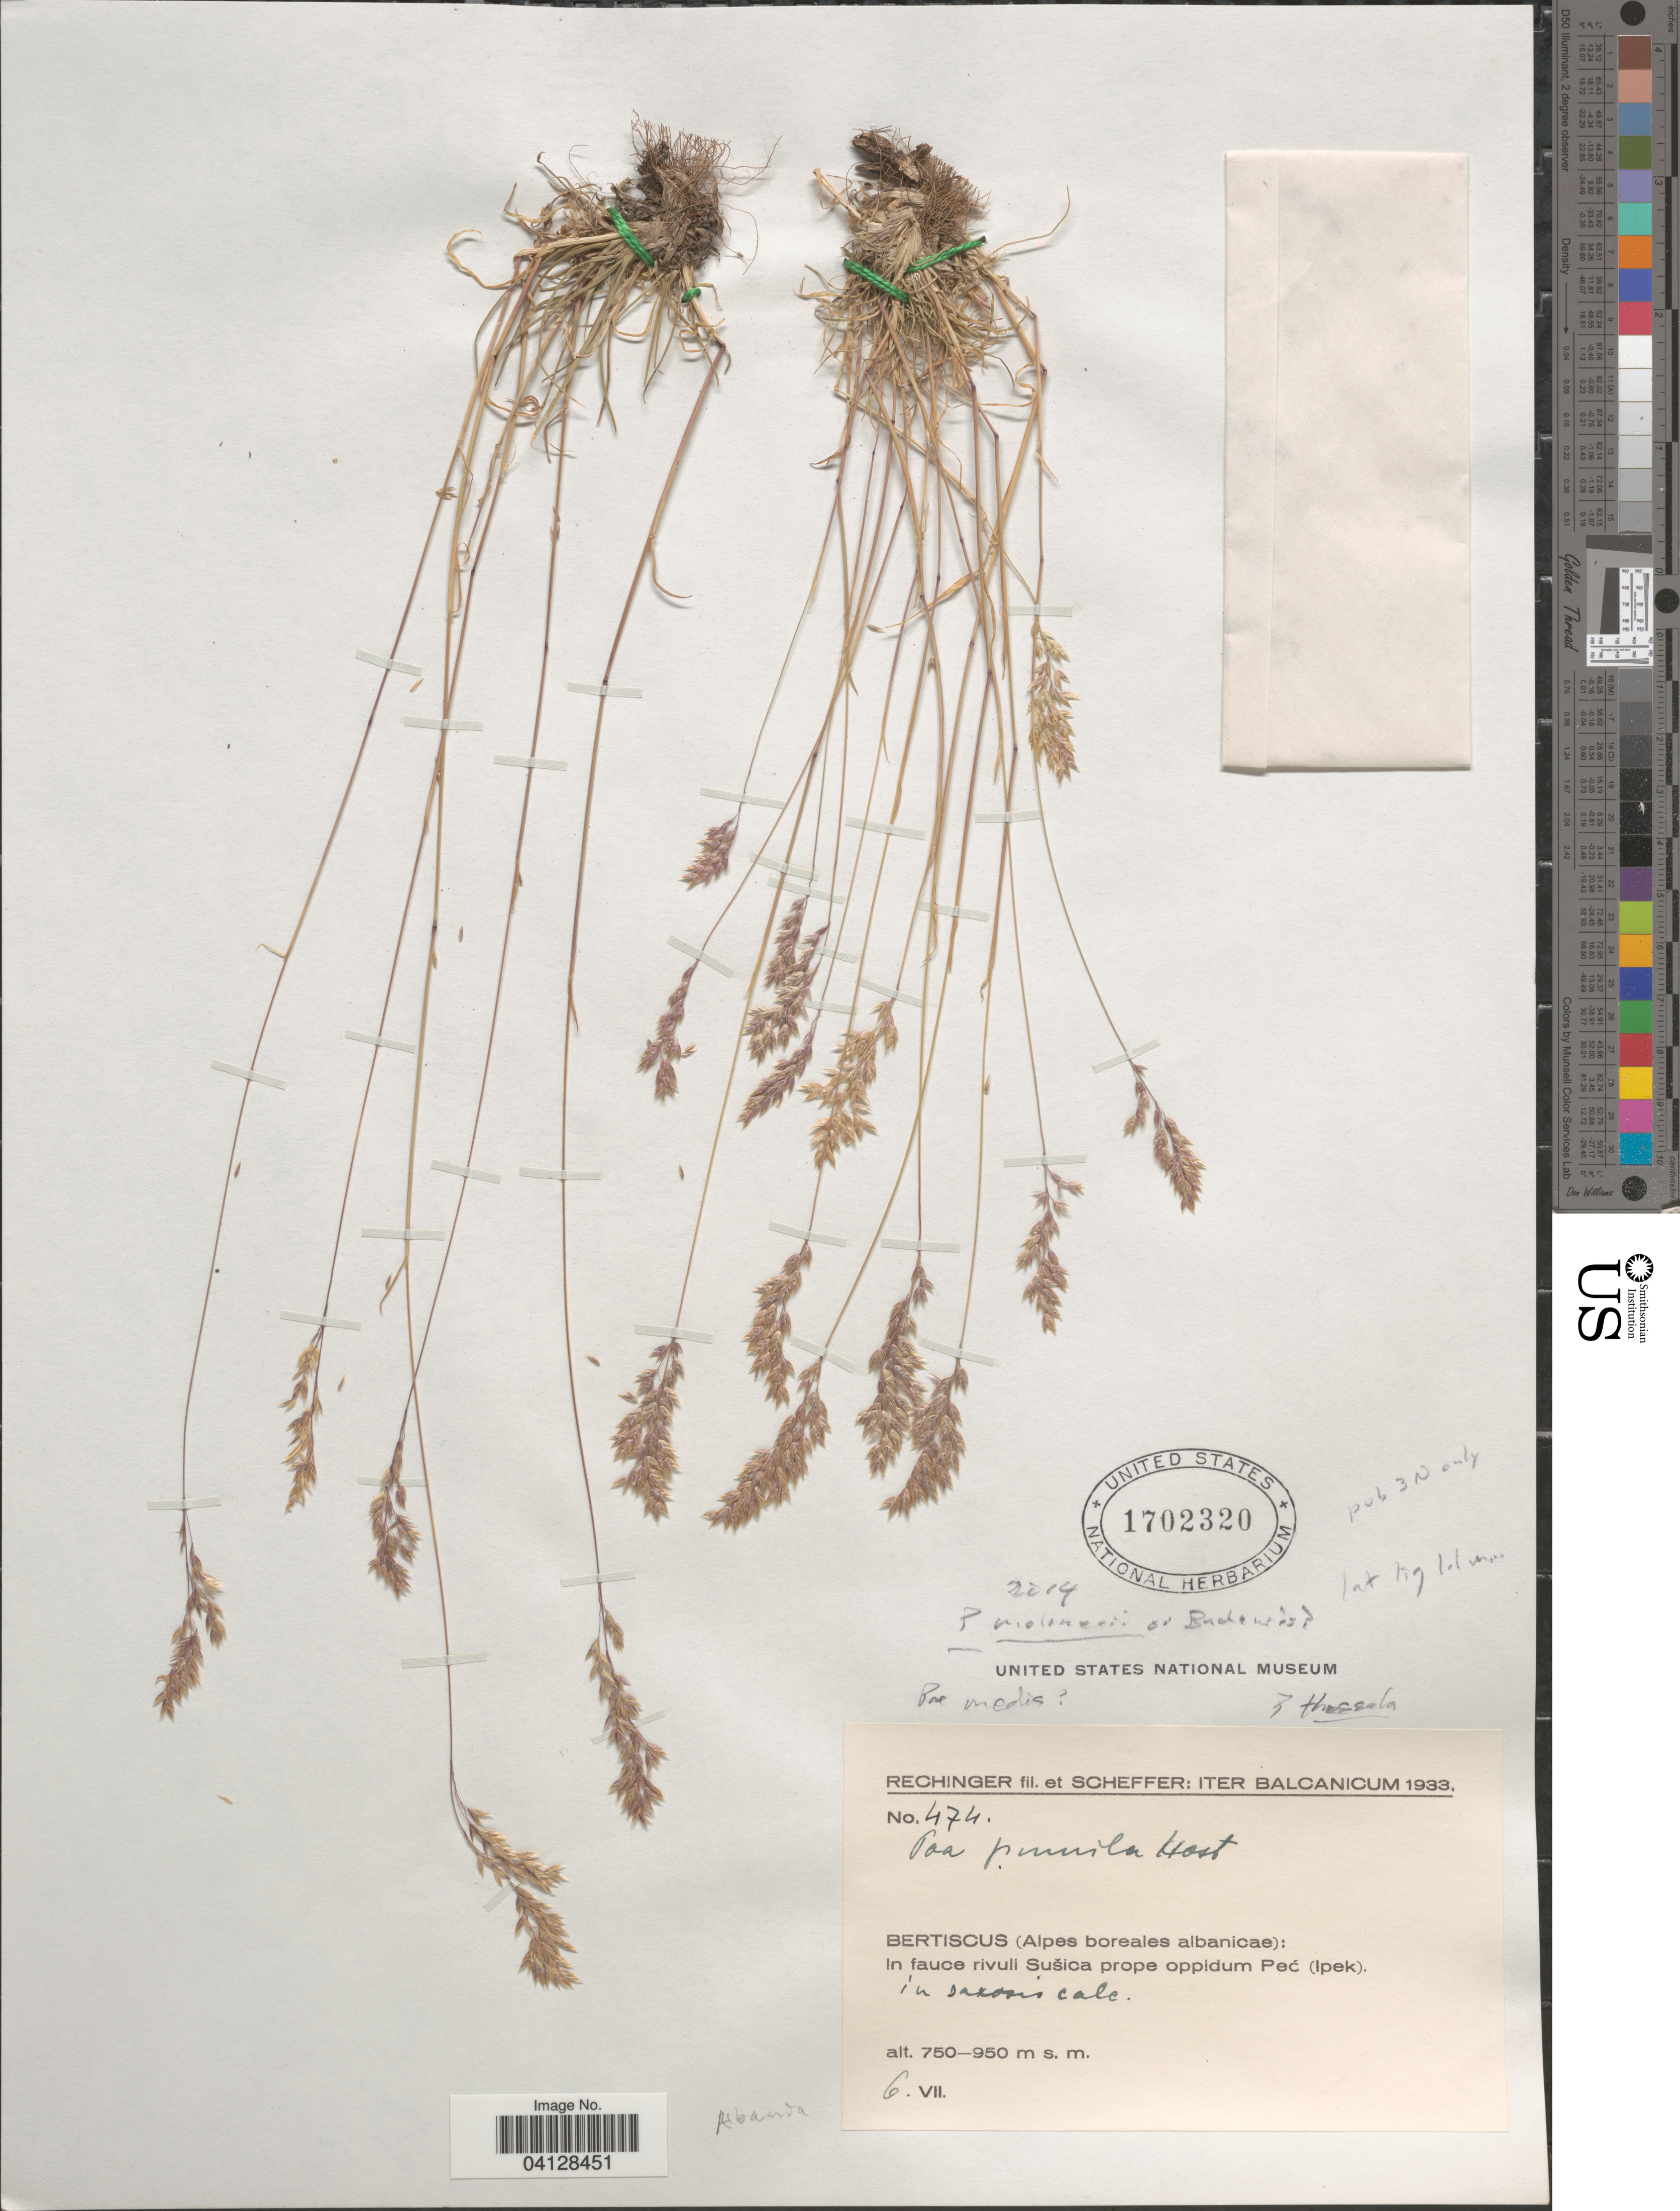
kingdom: Plantae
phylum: Tracheophyta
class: Liliopsida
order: Poales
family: Poaceae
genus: Poa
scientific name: Poa pumila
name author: Host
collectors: -- Rechinger & Scheffer, --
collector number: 474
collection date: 1933-07-06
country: Turkmenistan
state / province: Balkan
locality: Iter Balcanicum 1933. Bertiscus (Alpes boreales albanicae): In fauce rivuli Sušica prope oppidum Peć (Ipek).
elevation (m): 750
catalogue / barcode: US 1702320